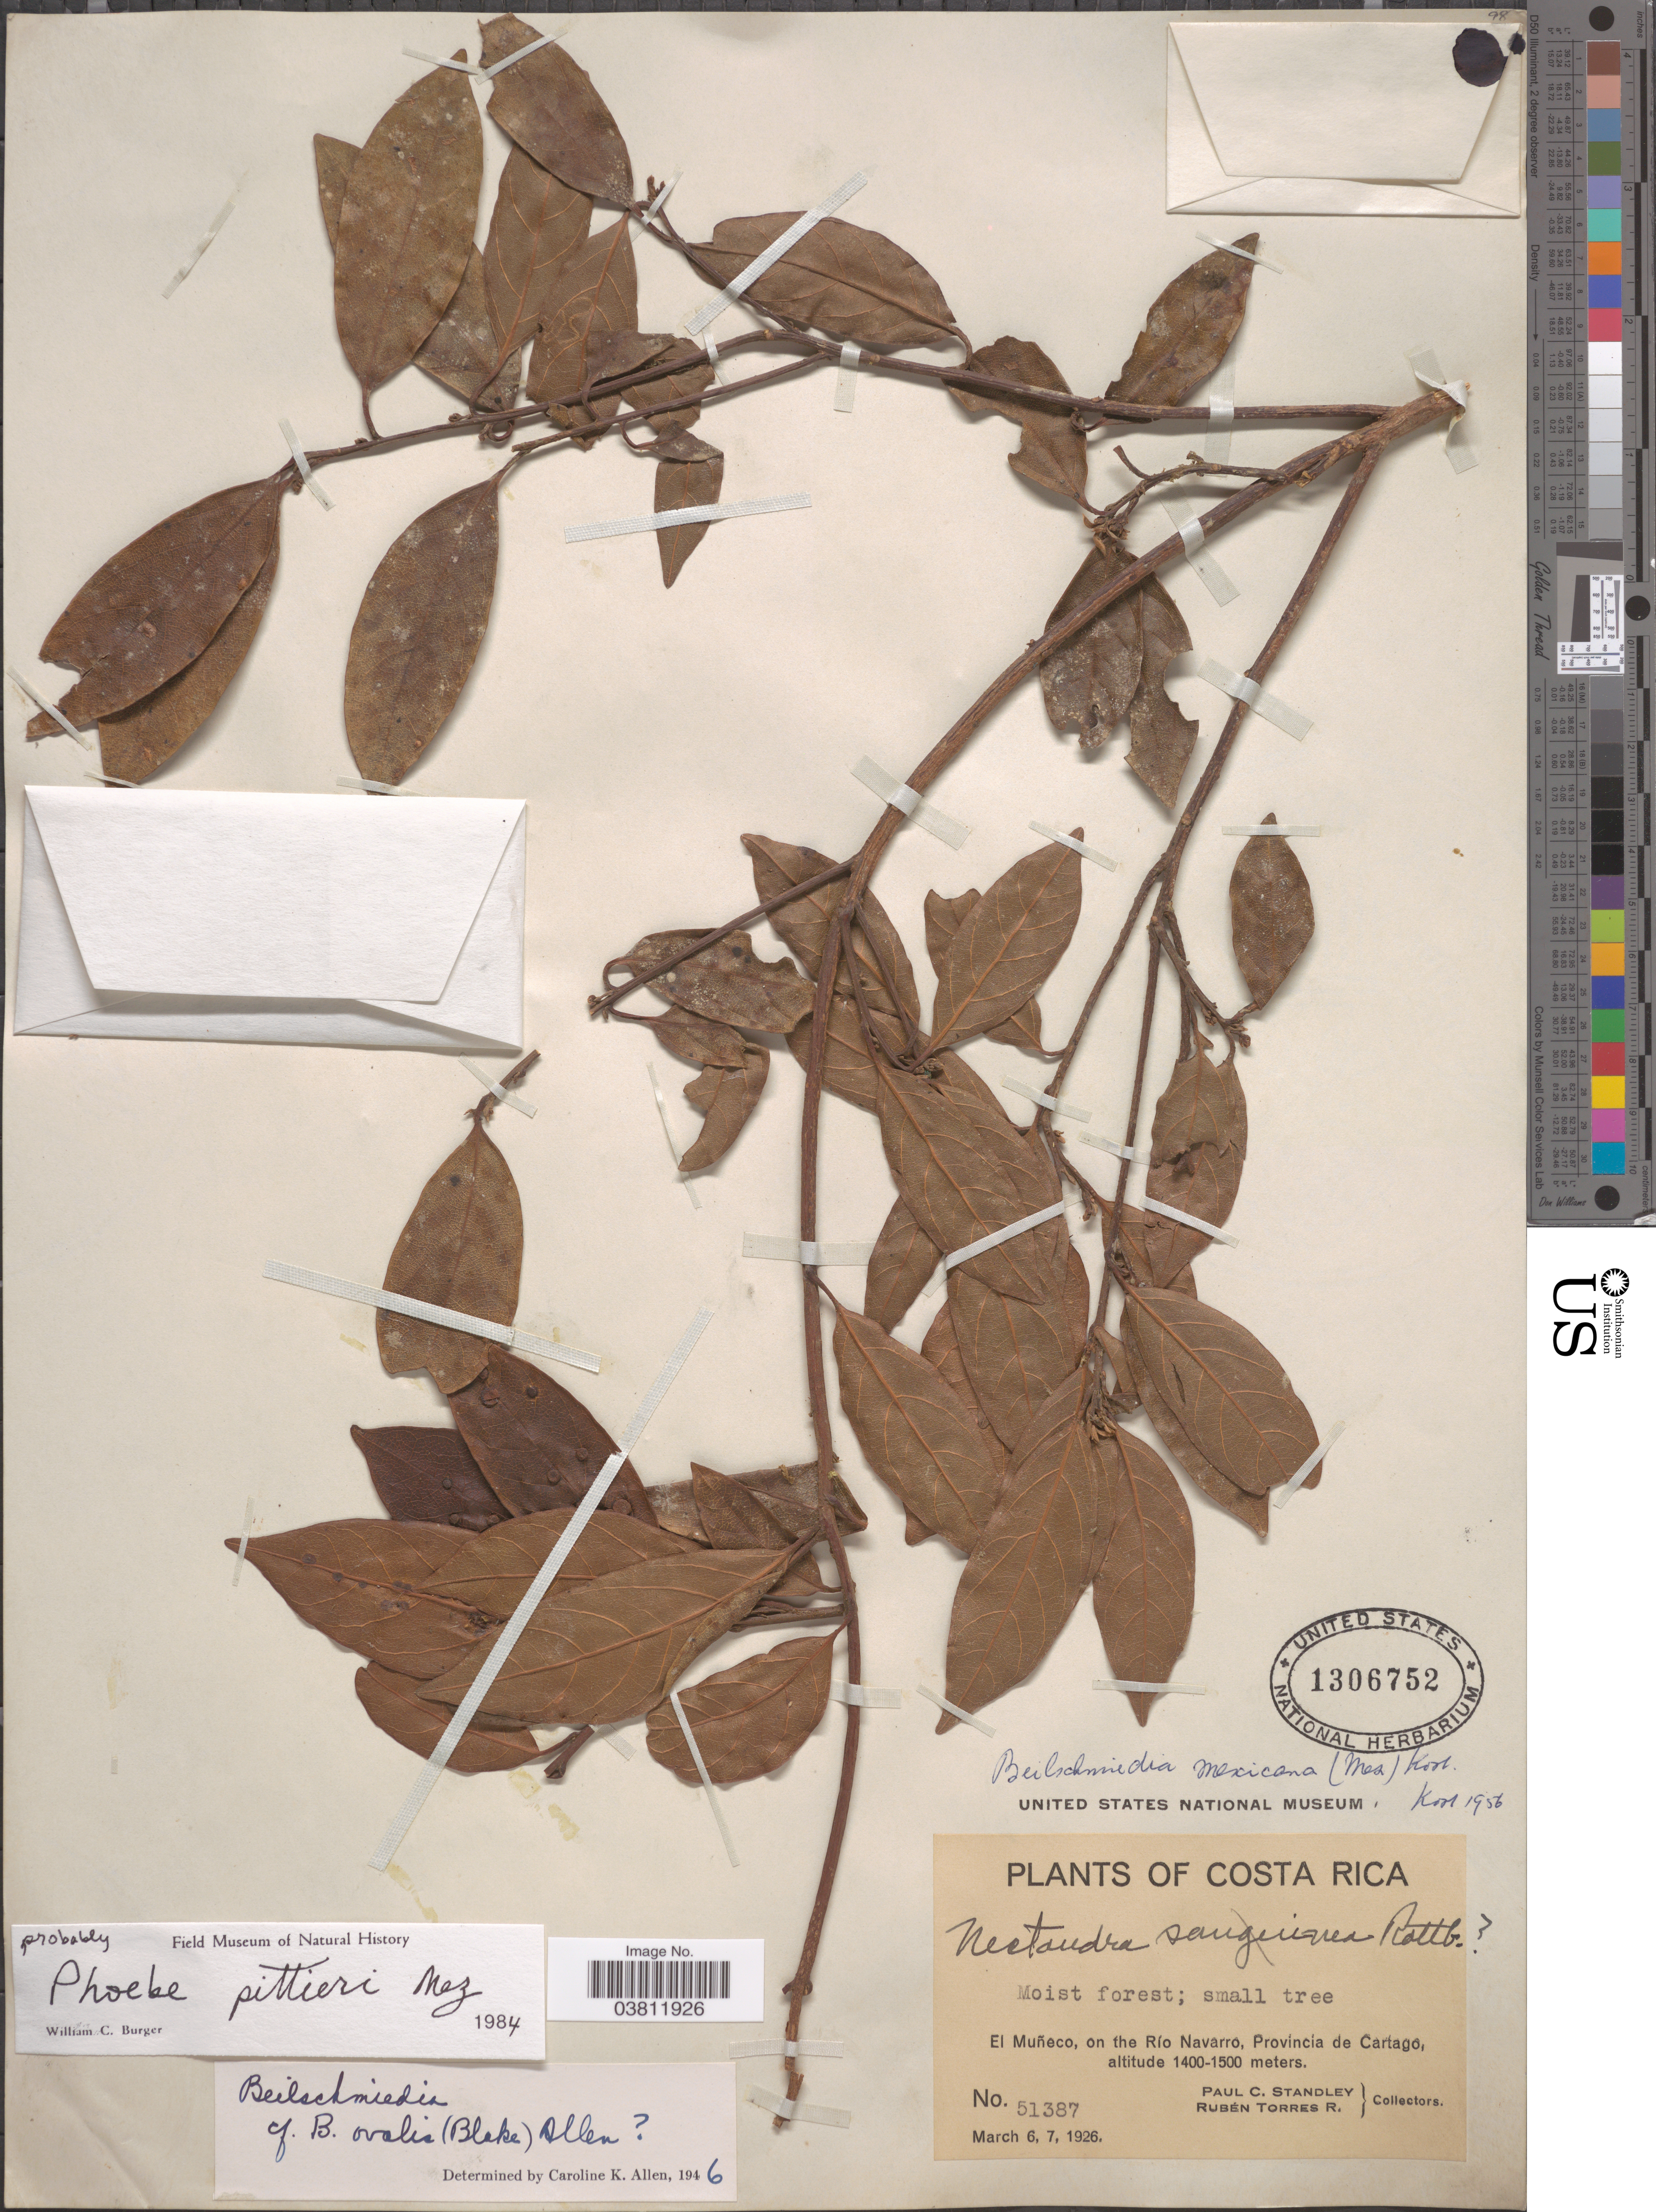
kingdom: Plantae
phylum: Tracheophyta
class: Magnoliopsida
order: Laurales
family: Lauraceae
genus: Phoebe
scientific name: Phoebe pittieri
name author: Mez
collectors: P. C. Standley & R. Torres Rojas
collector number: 51387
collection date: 1926-03-06/1926-03-07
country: Costa Rica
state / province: Cartago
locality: El Muñeco, on the Río Navarro.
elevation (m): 1400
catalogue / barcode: US 1306752